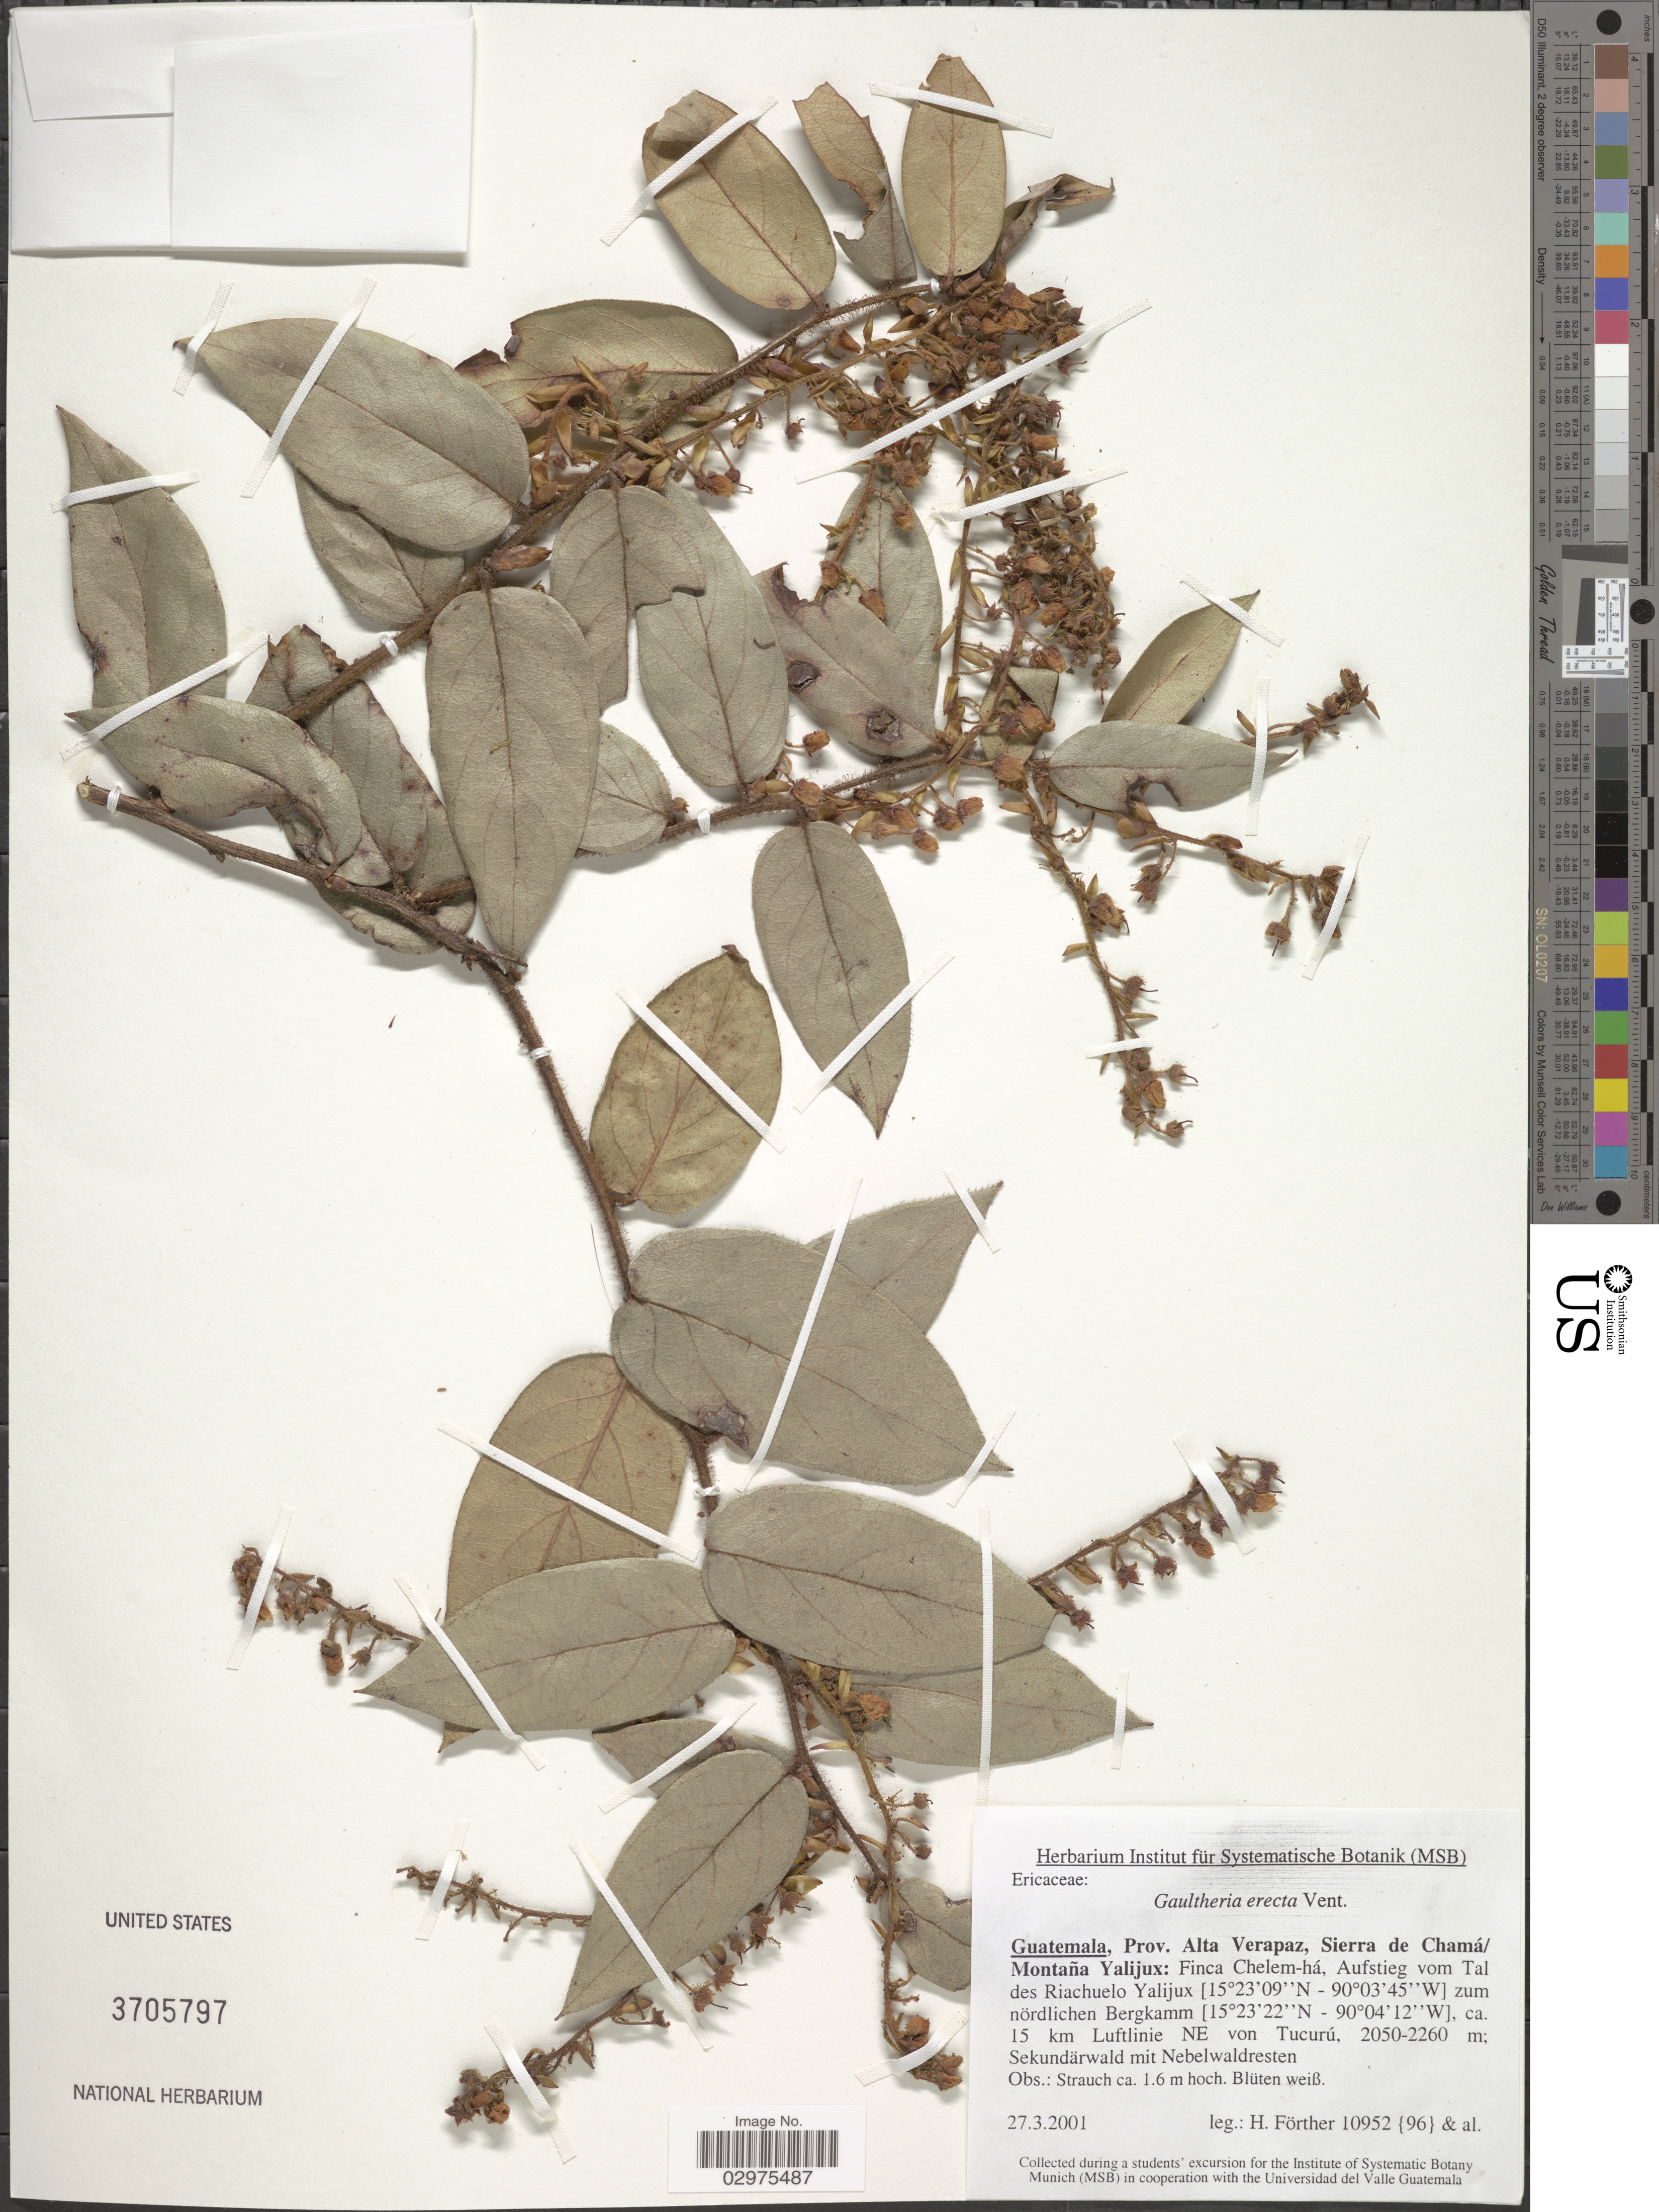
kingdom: Plantae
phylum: Tracheophyta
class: Magnoliopsida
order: Ericales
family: Ericaceae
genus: Gaultheria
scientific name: Gaultheria erecta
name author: Vent.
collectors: H. Förther & et al.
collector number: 10952 {96}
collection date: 2001-03-27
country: Guatemala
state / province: Alta Verapaz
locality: Sierra de Chamá/Montaña Yalijux: Finca Chelem-há, Aufstieg vom Tal des Riachuelo Yalijux zum nördlichen Bergkamm, ca. 15 km Luftlinie NE von Tucurú.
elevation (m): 2050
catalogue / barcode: US 3705797